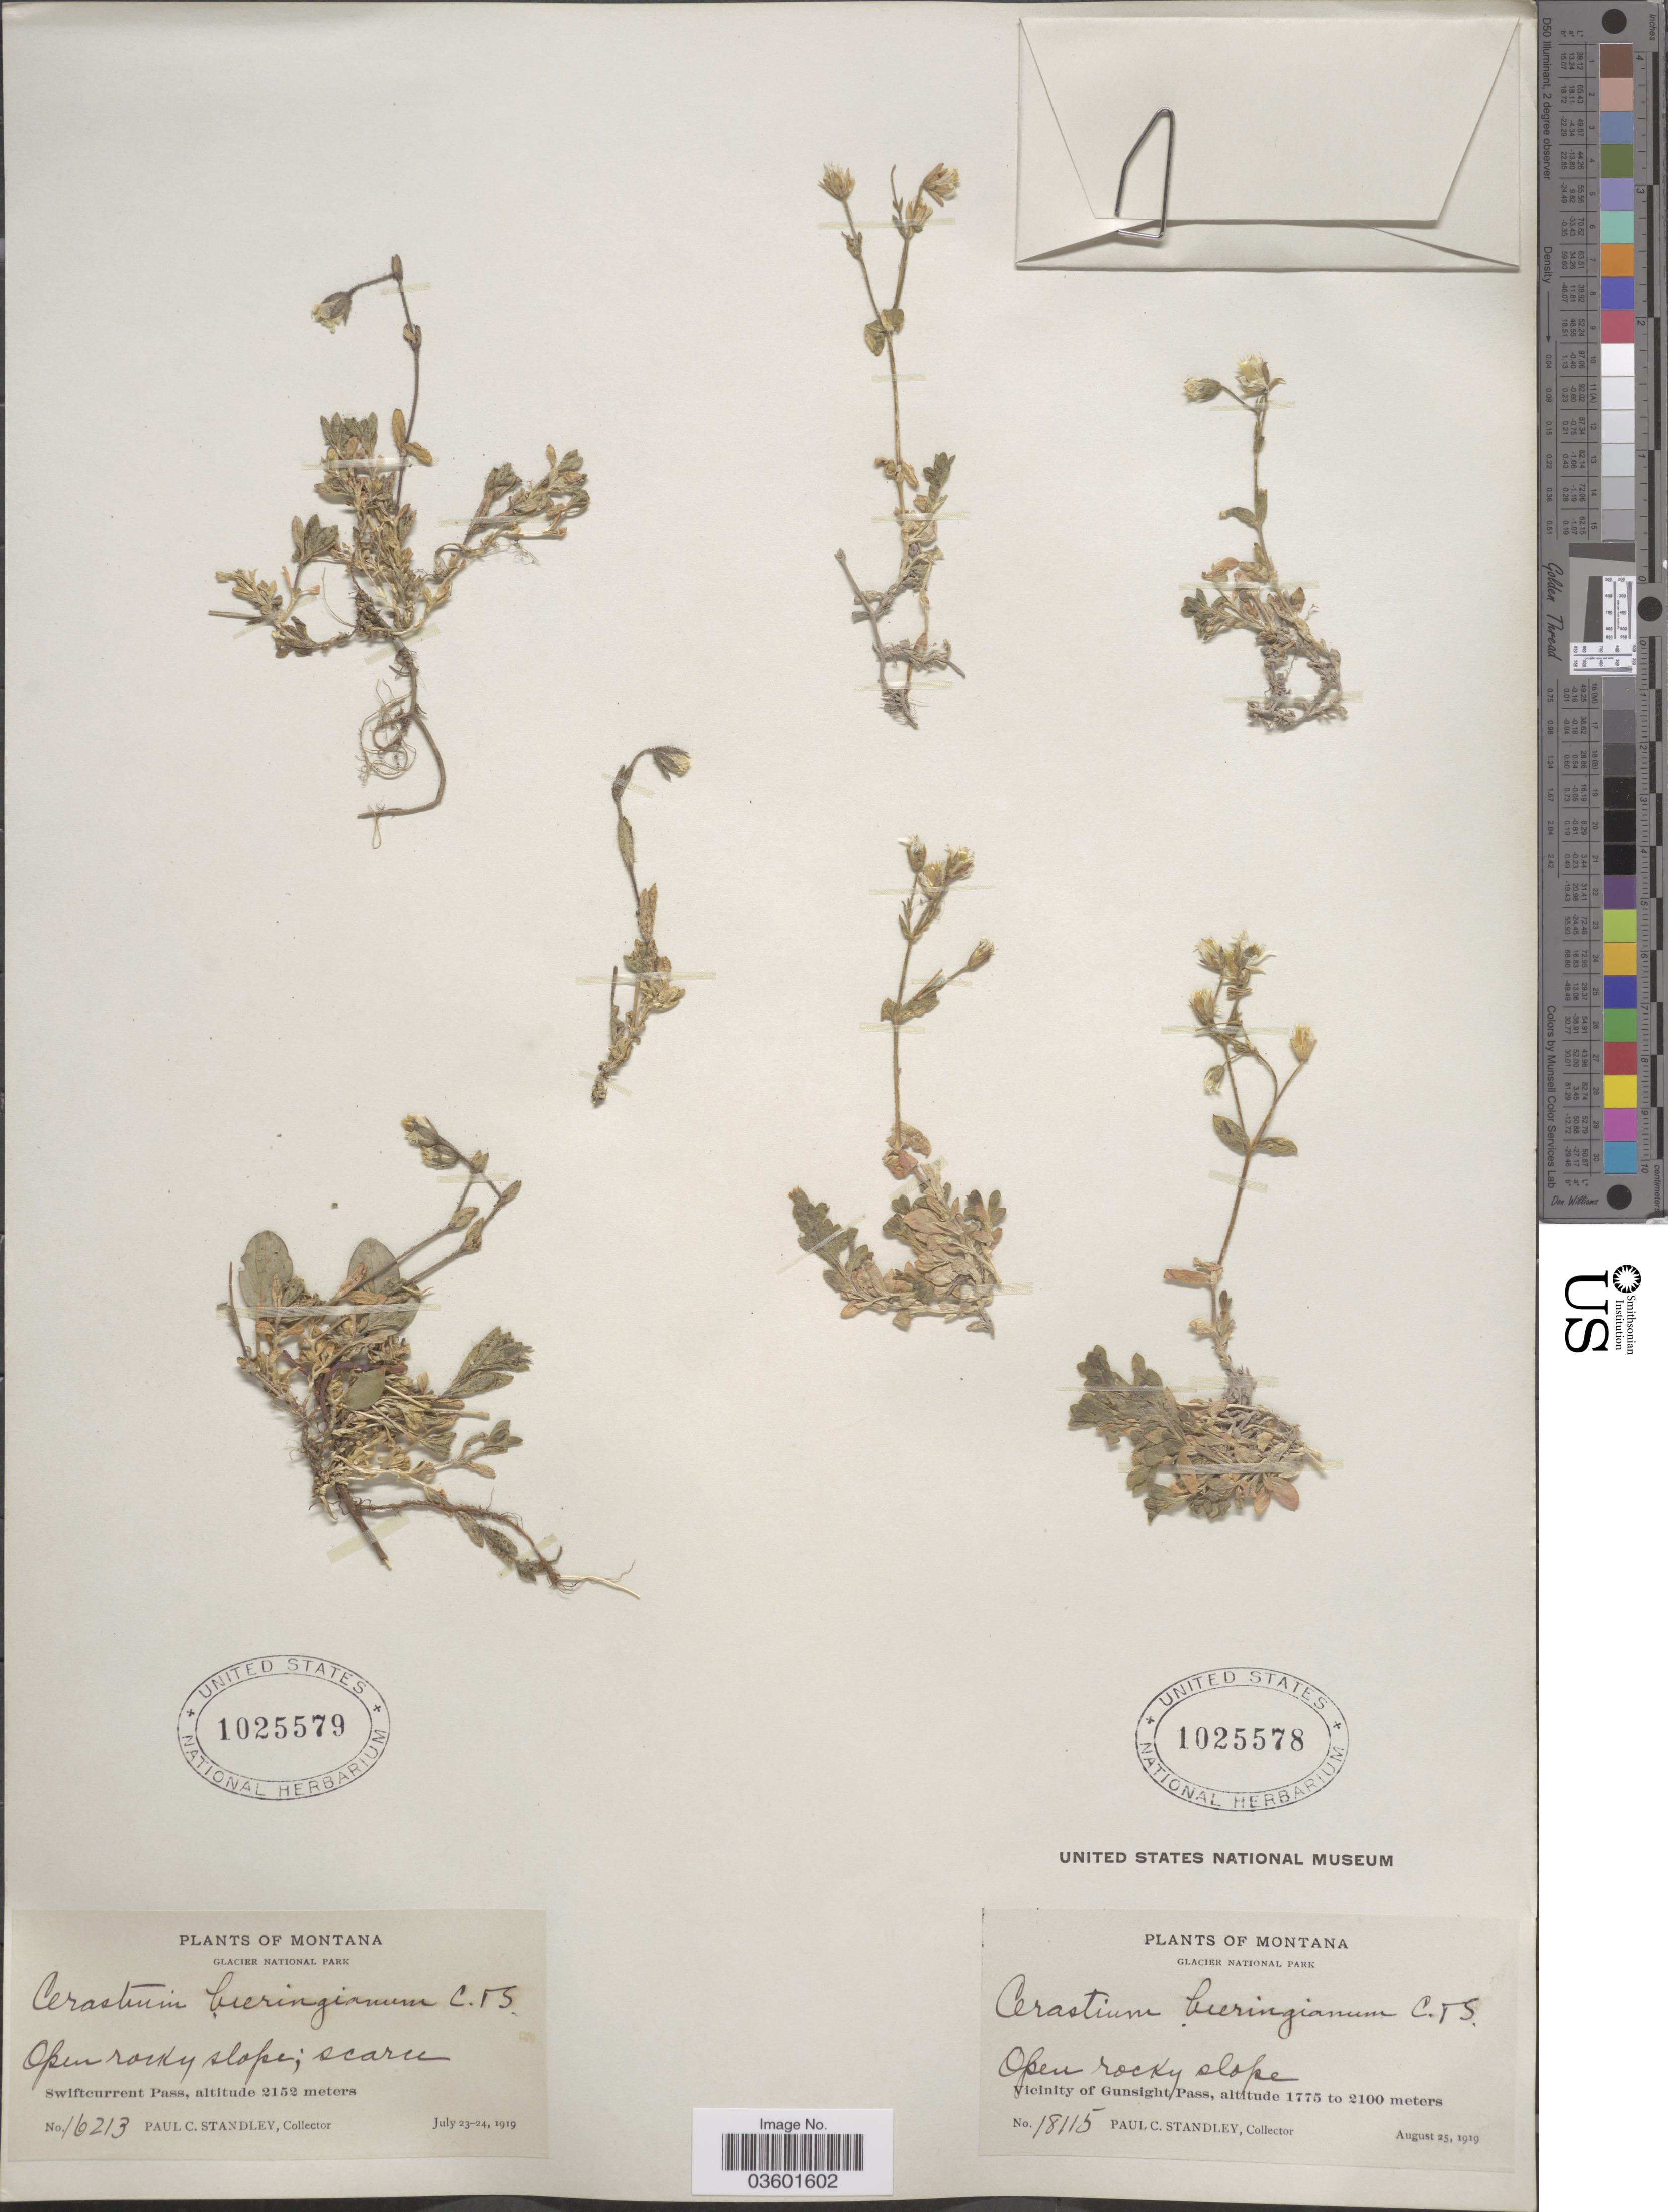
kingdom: Plantae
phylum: Tracheophyta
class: Magnoliopsida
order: Caryophyllales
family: Caryophyllaceae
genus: Cerastium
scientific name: Cerastium beeringianum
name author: Cham. & Schltdl.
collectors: P. C. Standley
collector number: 16213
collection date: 1919-07-23/1919-07-24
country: United States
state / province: Montana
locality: Glacier National Park. Swiftcurrent Pass.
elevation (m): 2152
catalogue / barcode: US 1025579-2